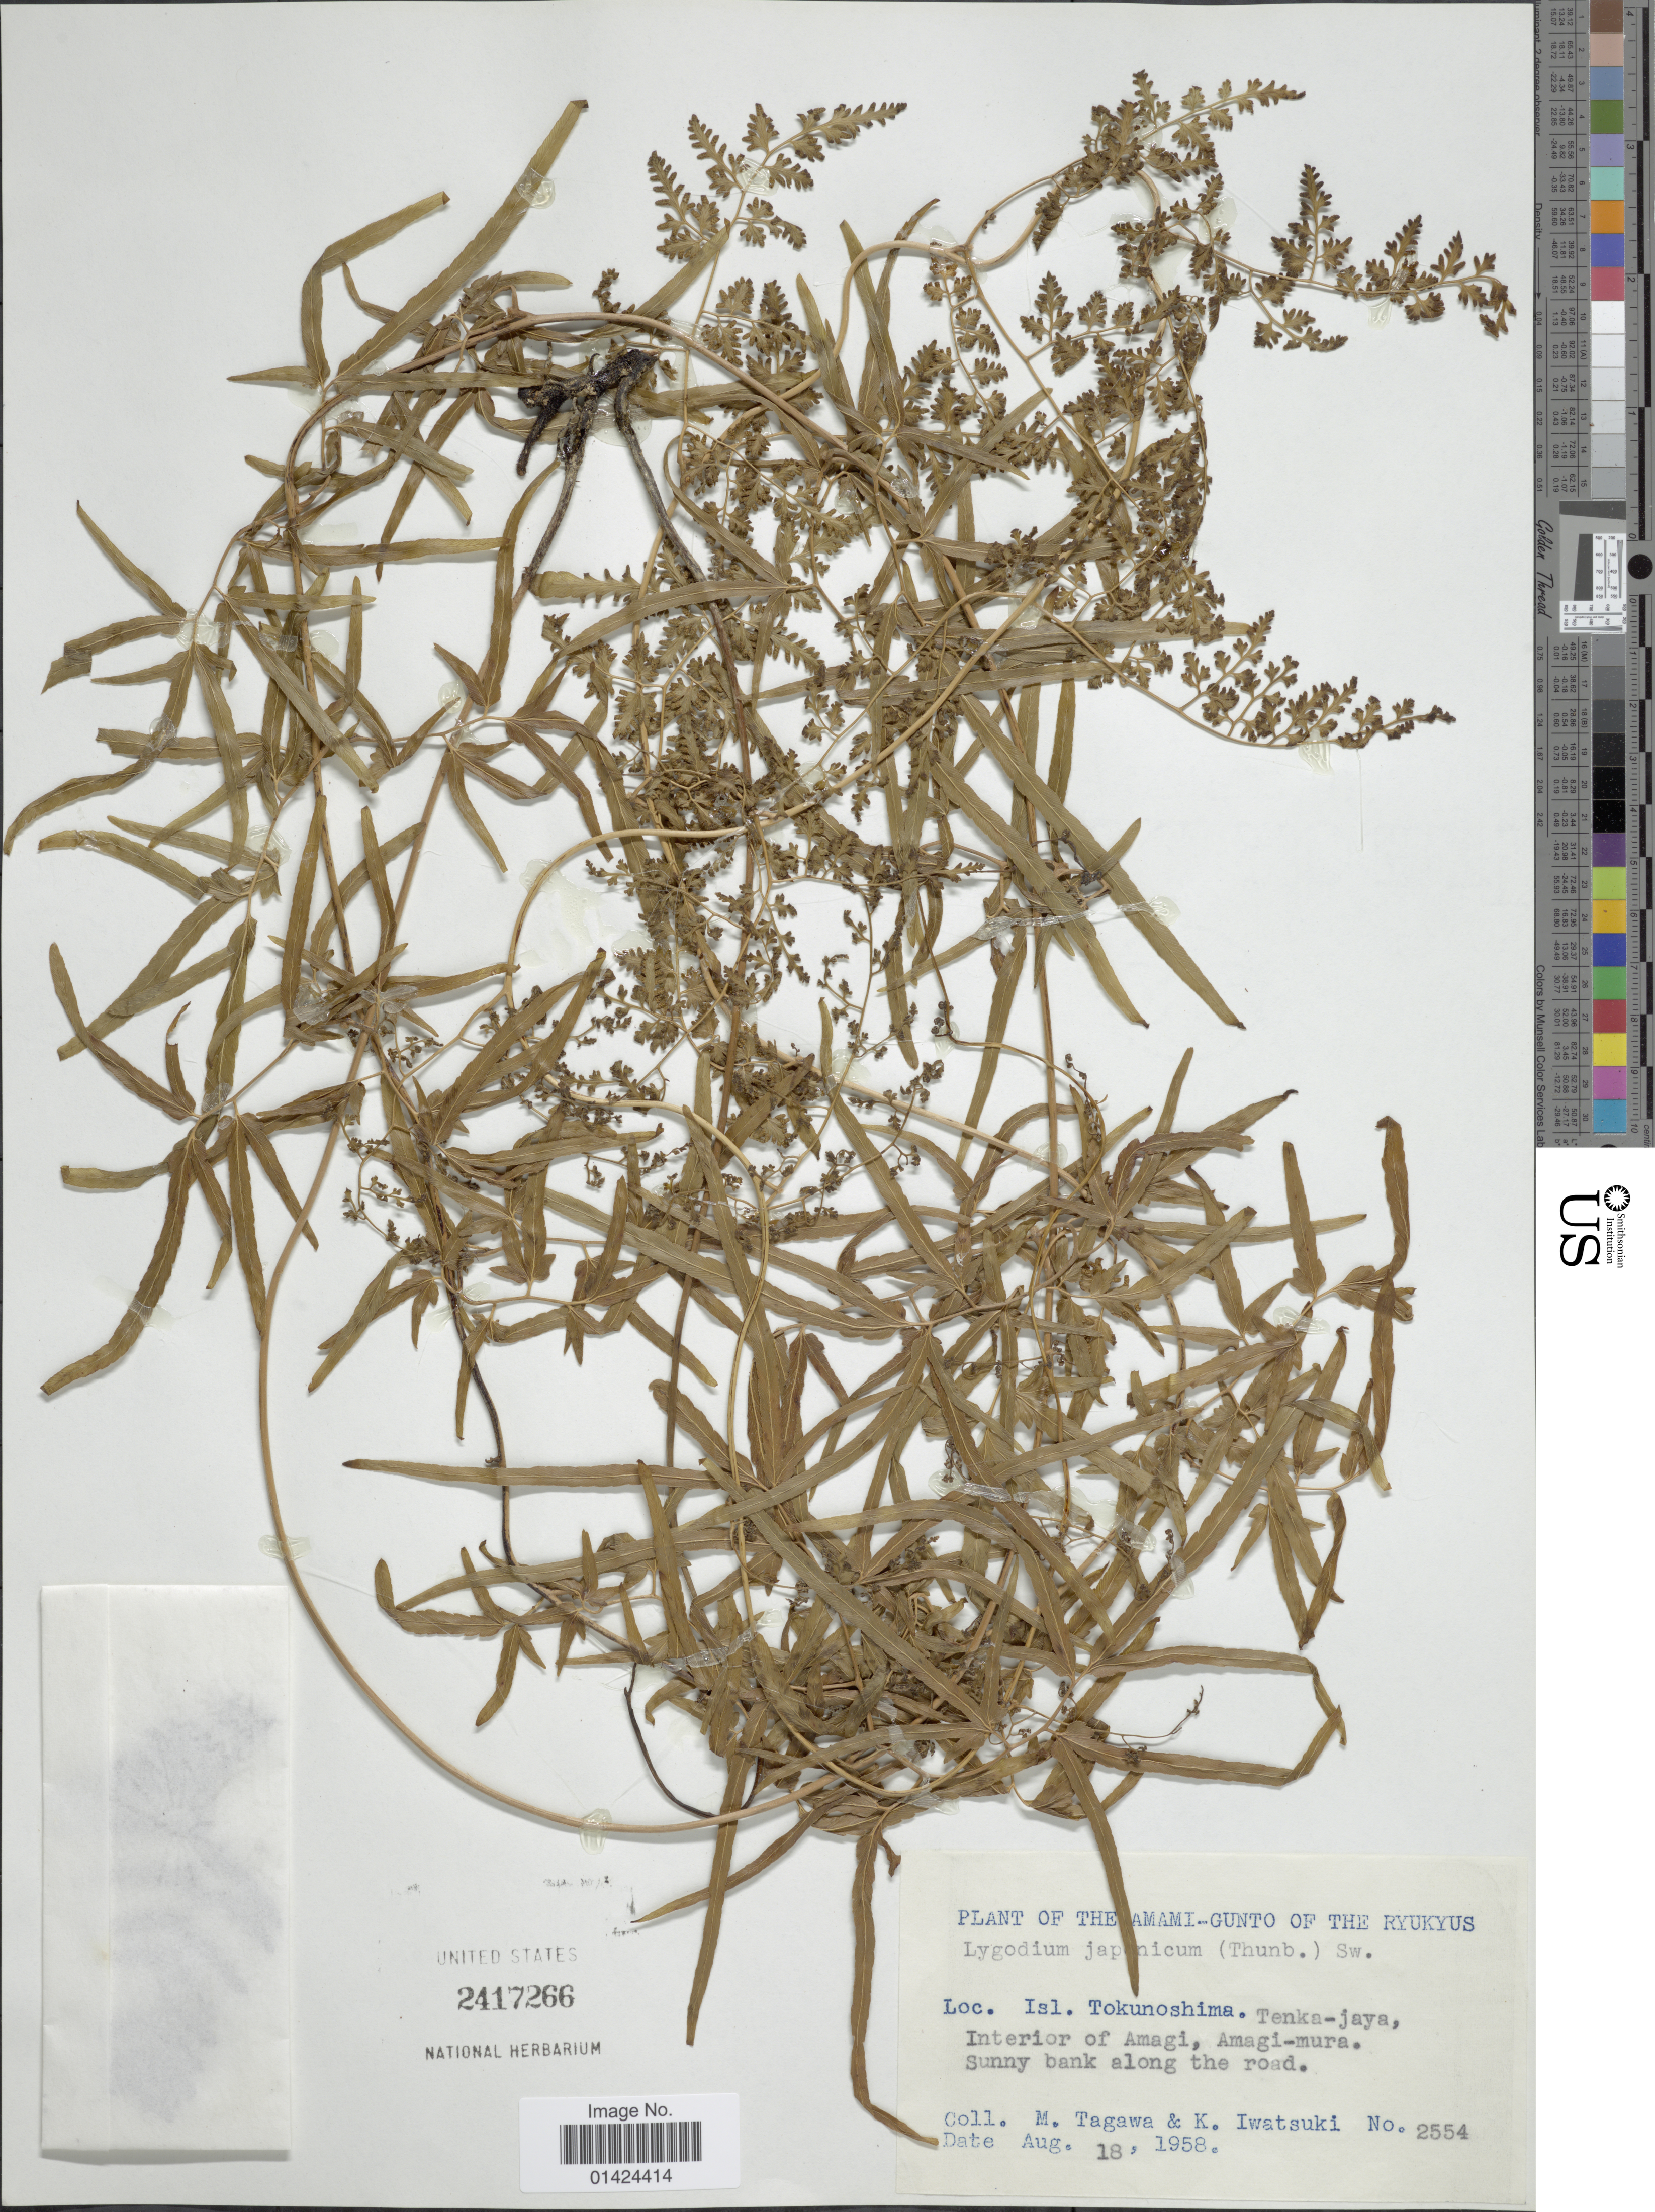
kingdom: Plantae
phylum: Tracheophyta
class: Polypodiopsida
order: Schizaeales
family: Lygodiaceae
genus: Lygodium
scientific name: Lygodium japonicum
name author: (Thunb.) Sw.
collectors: M. Tagawa & K. Iwatsuki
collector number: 2554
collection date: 1958-08-18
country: Japan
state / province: Okinawa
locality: Isl. Tokunoshima. Amami-Gunto of the Ryukyus. Tenka-jaya, interior of Amagi, Amagi-mura. Sunny bank along the road.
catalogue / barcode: US 2417266